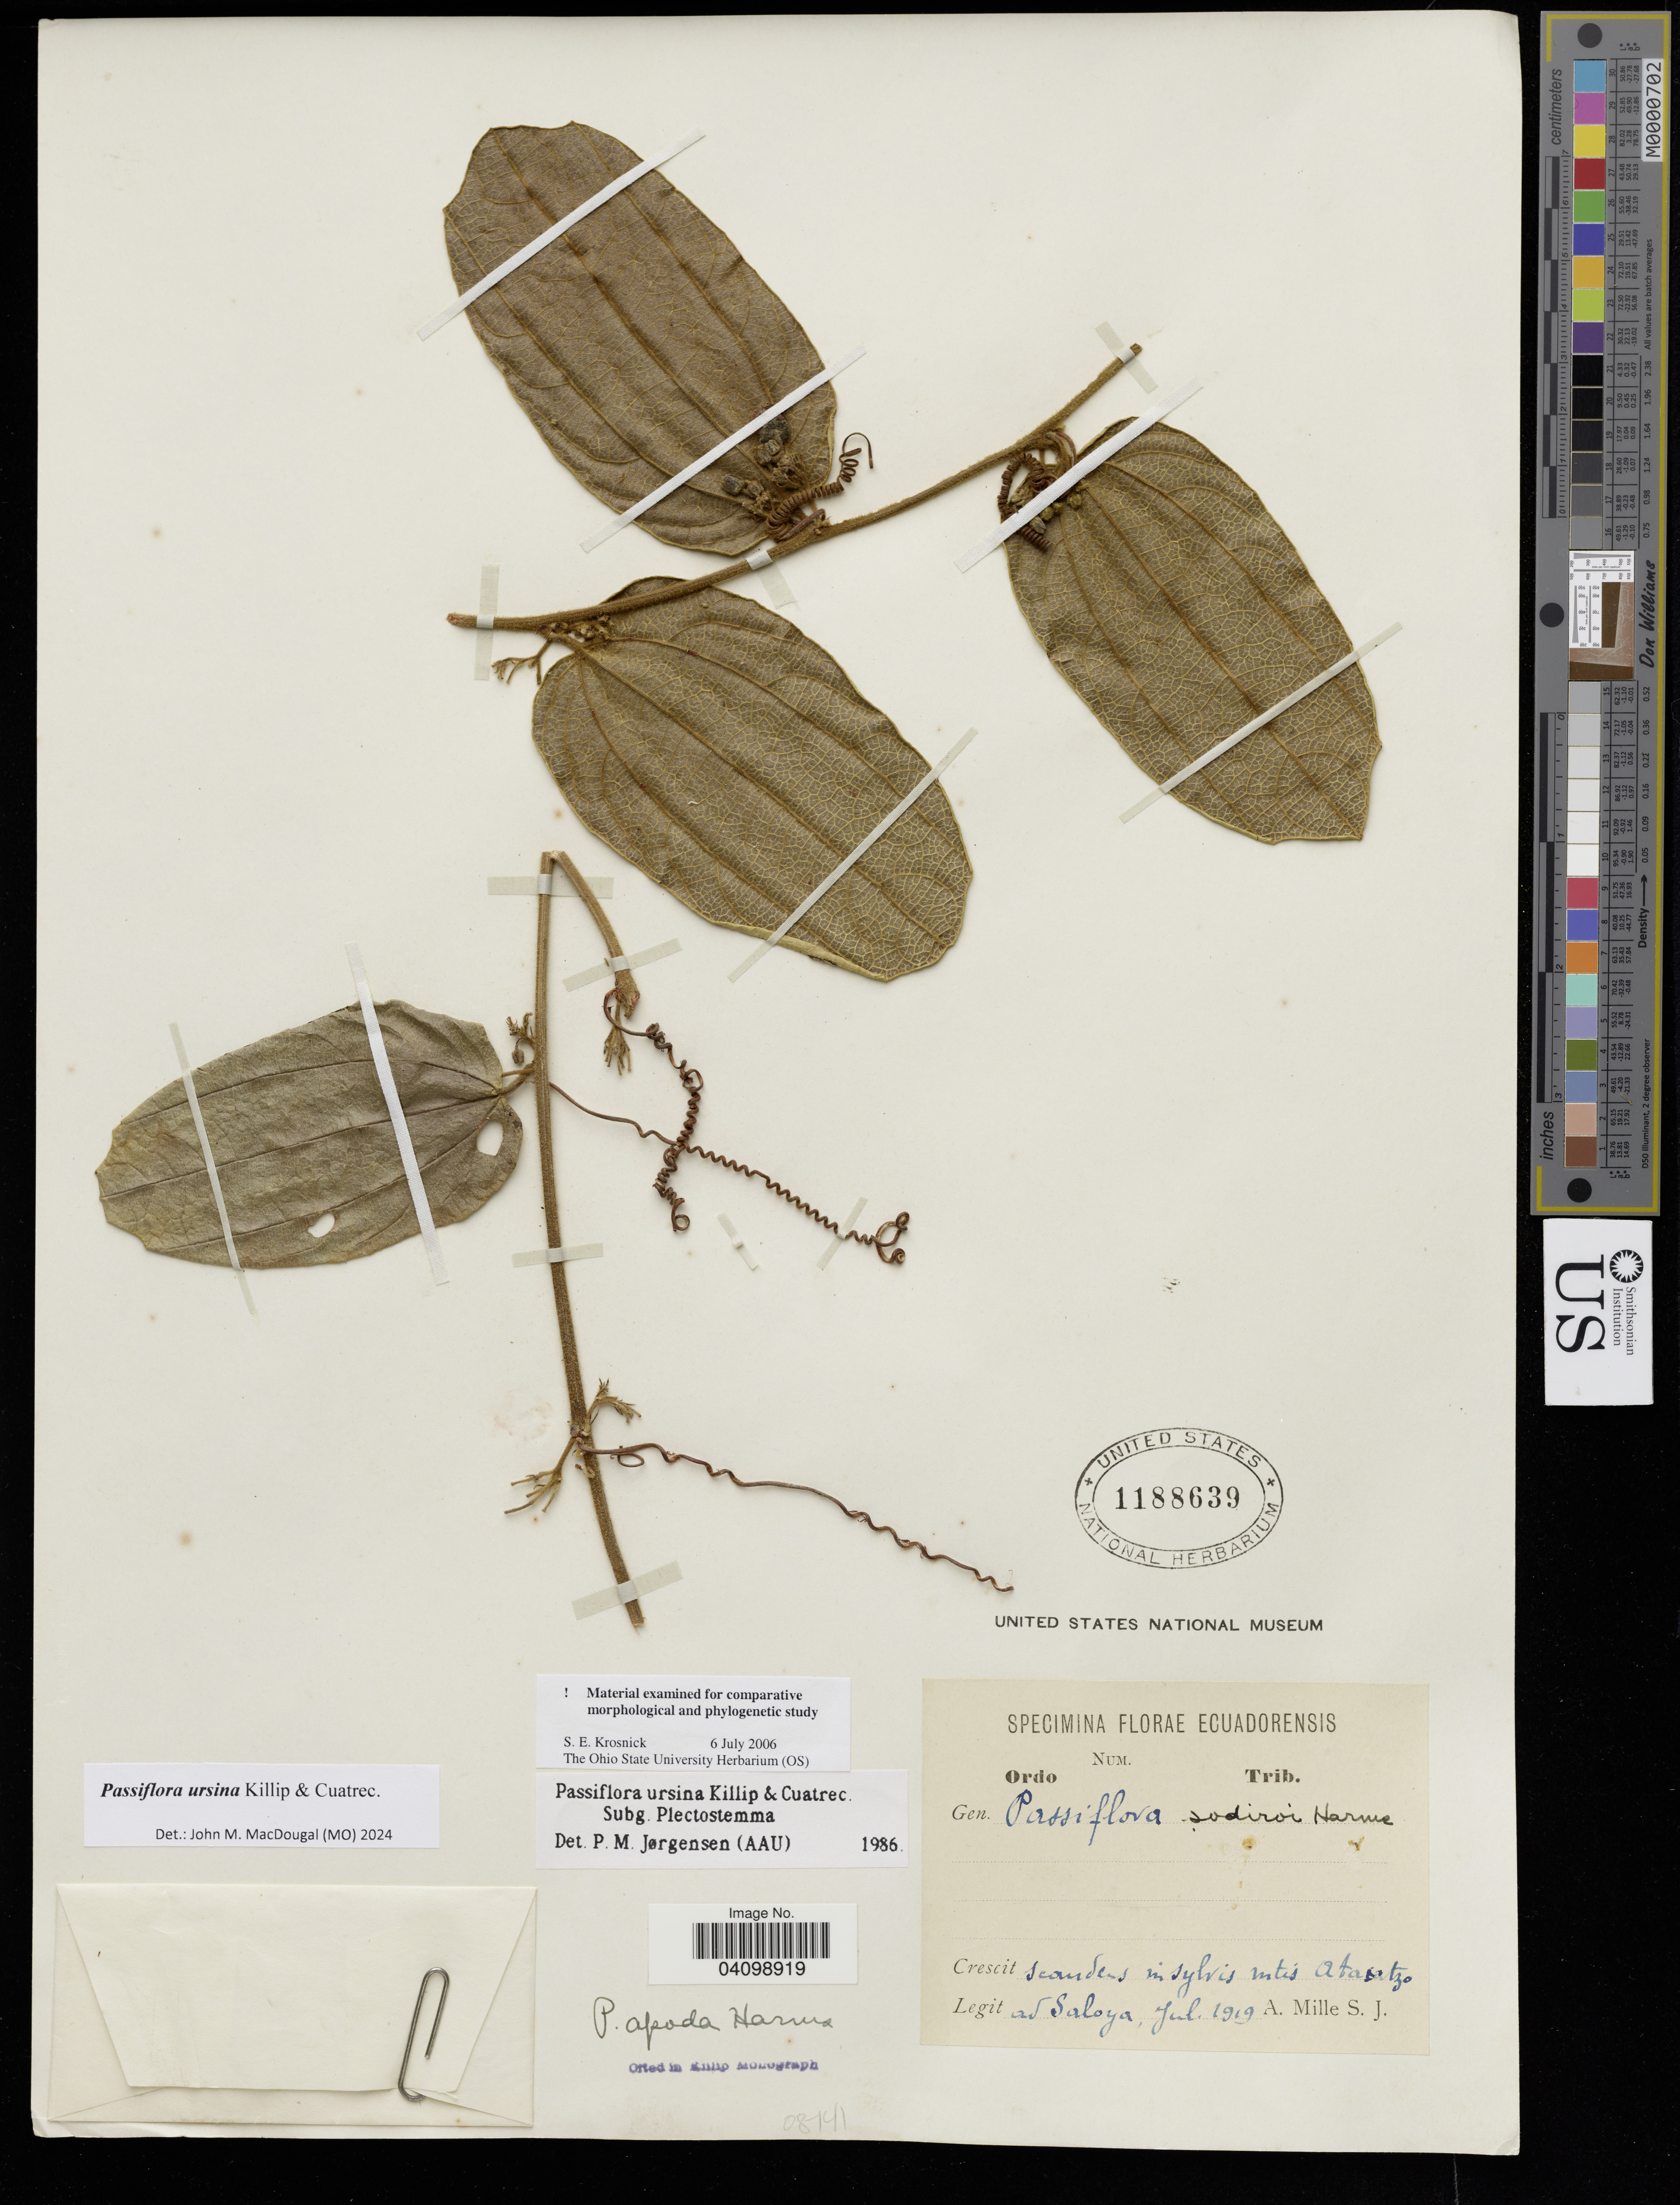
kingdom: Plantae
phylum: Tracheophyta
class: Magnoliopsida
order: Malpighiales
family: Passifloraceae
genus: Passiflora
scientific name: Passiflora ursina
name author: Killip & Cuatrec.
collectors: A. Mille S.J.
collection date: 1919-07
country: Ecuador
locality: Scandens in sylvis mtis Atacatzo* ad Saloya.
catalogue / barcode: US 1188639